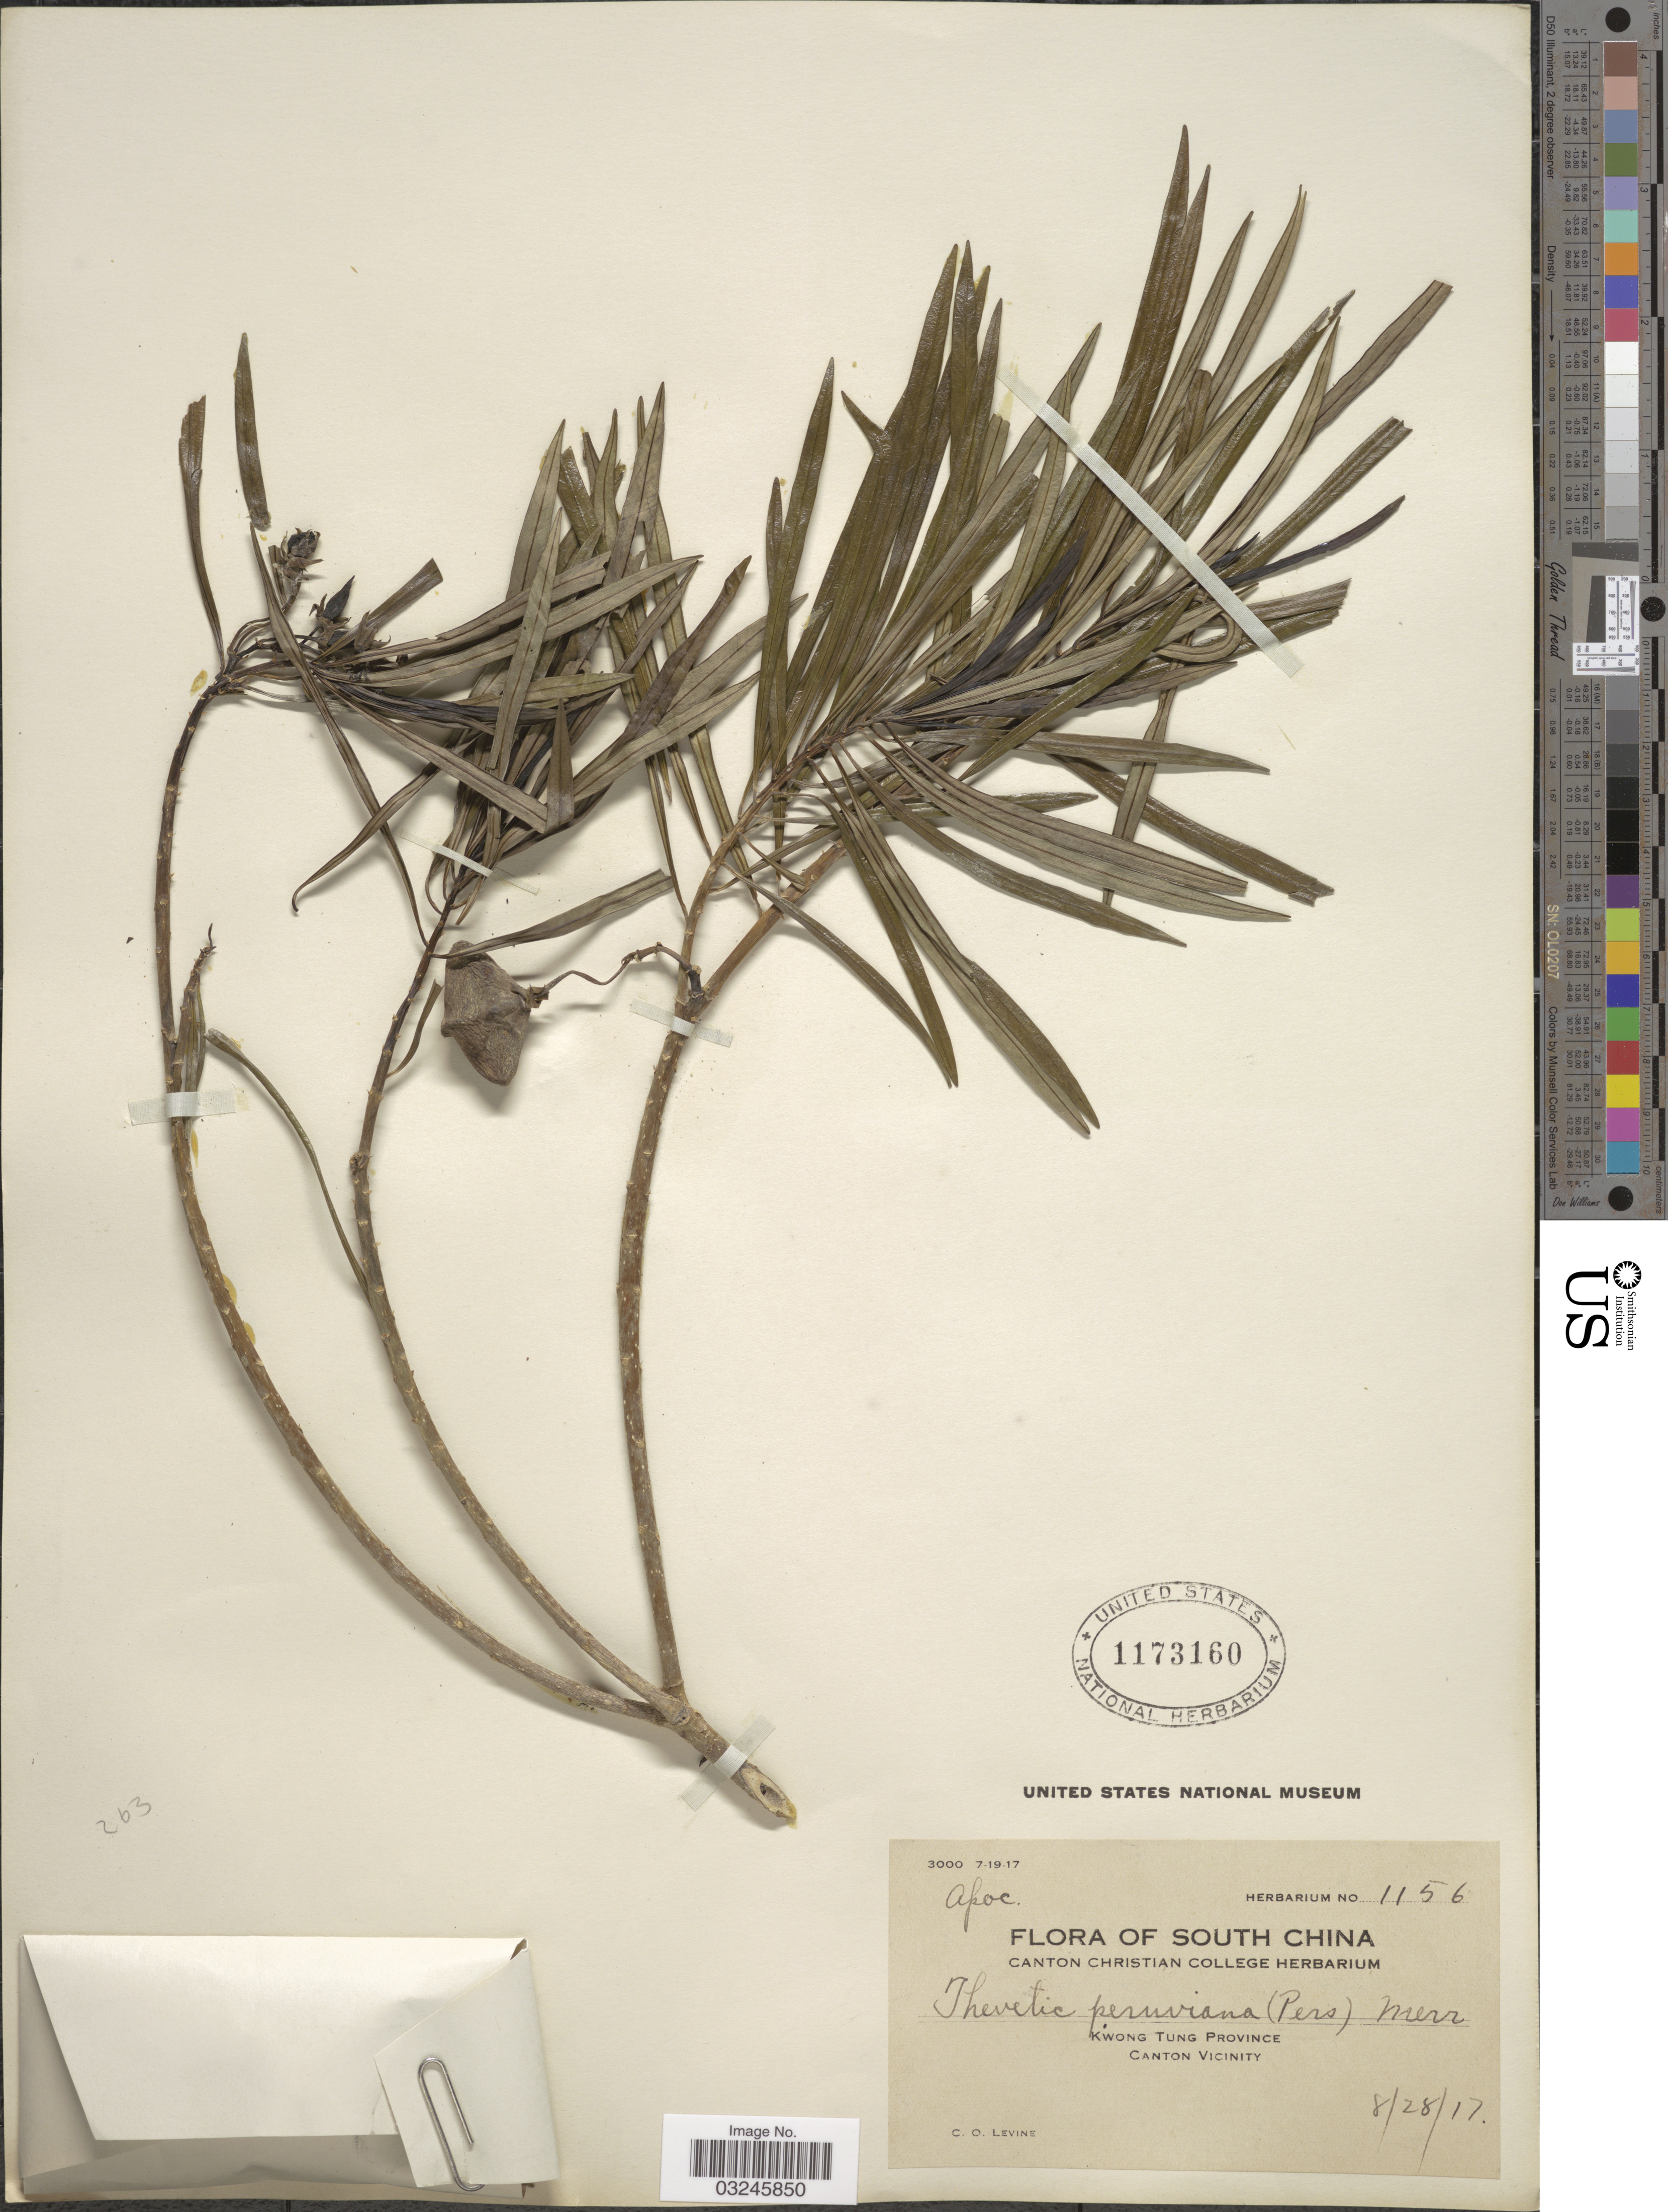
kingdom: Plantae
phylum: Tracheophyta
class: Magnoliopsida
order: Gentianales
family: Apocynaceae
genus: Thevetia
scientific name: Thevetia peruviana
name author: (Pers.) K. Schum.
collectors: C. O. Levine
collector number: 1156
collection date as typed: Transcribed d/m/y: 28/8/17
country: China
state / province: Guangdong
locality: Kwong Tung Province, Canton Vicinity.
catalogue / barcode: US 1173160